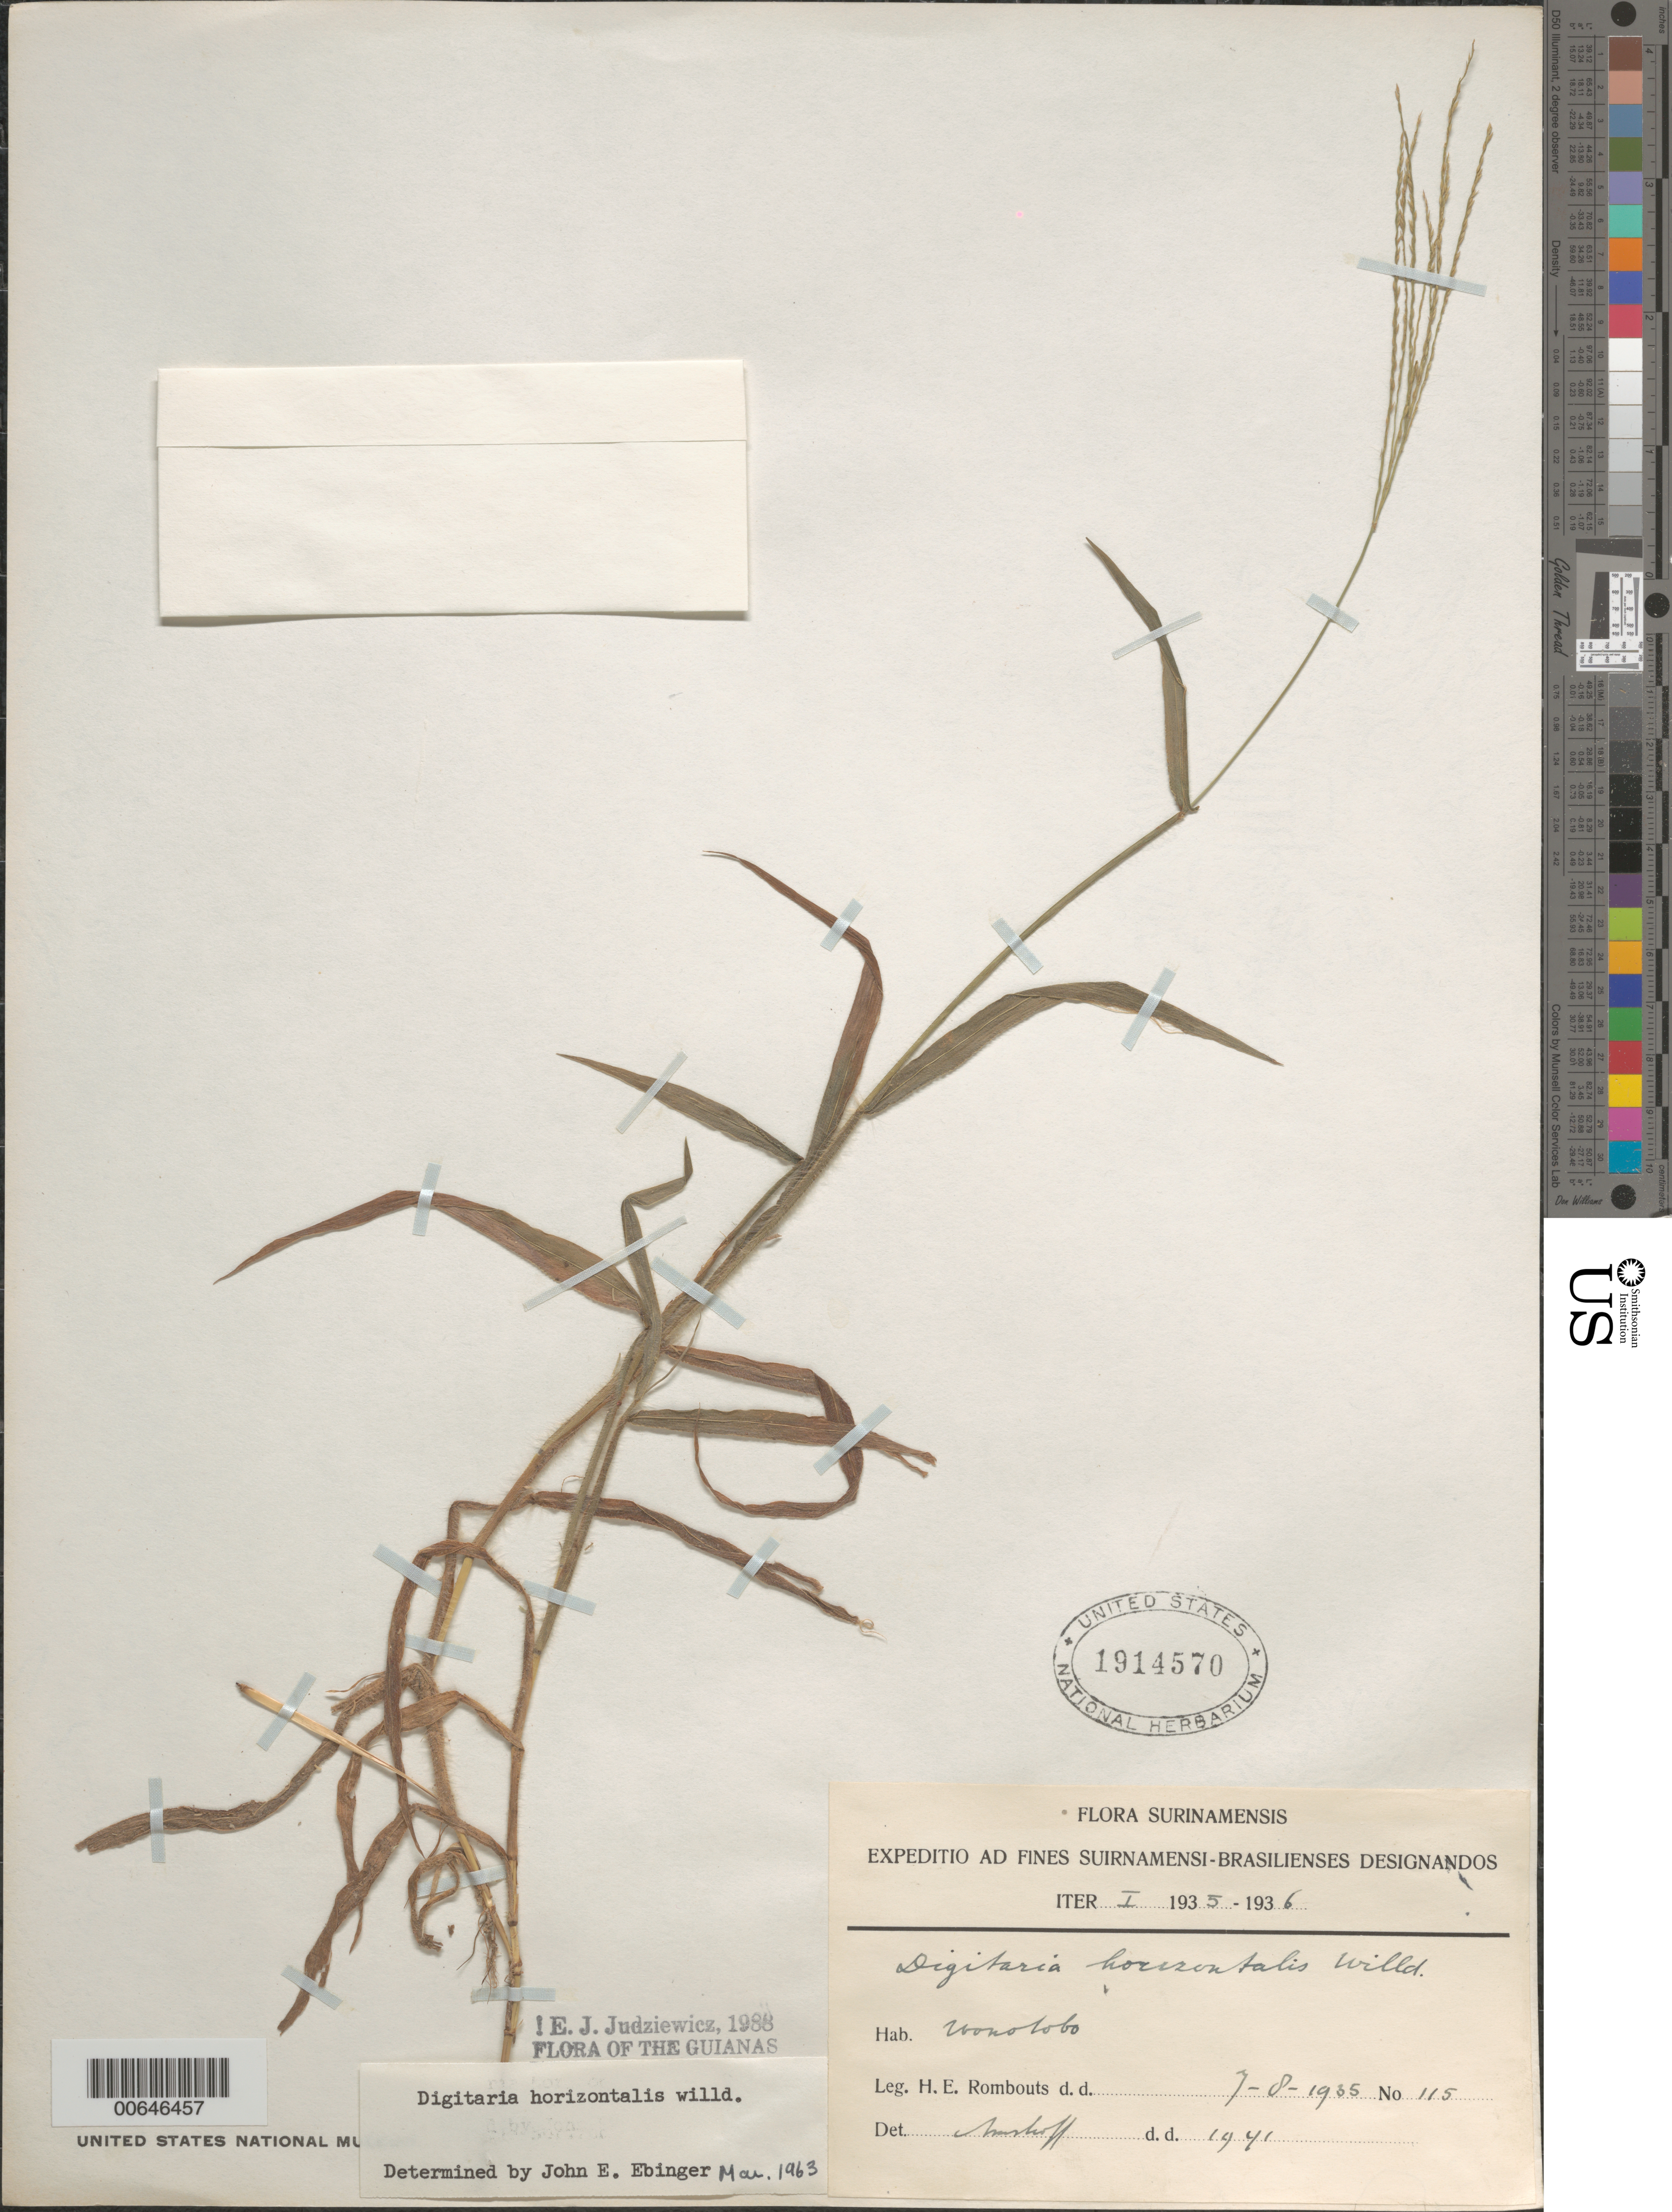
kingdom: Plantae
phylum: Tracheophyta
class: Liliopsida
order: Poales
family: Poaceae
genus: Digitaria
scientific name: Digitaria horizontalis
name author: Willd.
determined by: Judziewicz, E. J.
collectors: H. Rombouts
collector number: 115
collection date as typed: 7-Aug-35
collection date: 1935-08-07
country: Suriname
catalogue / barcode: US 1914570